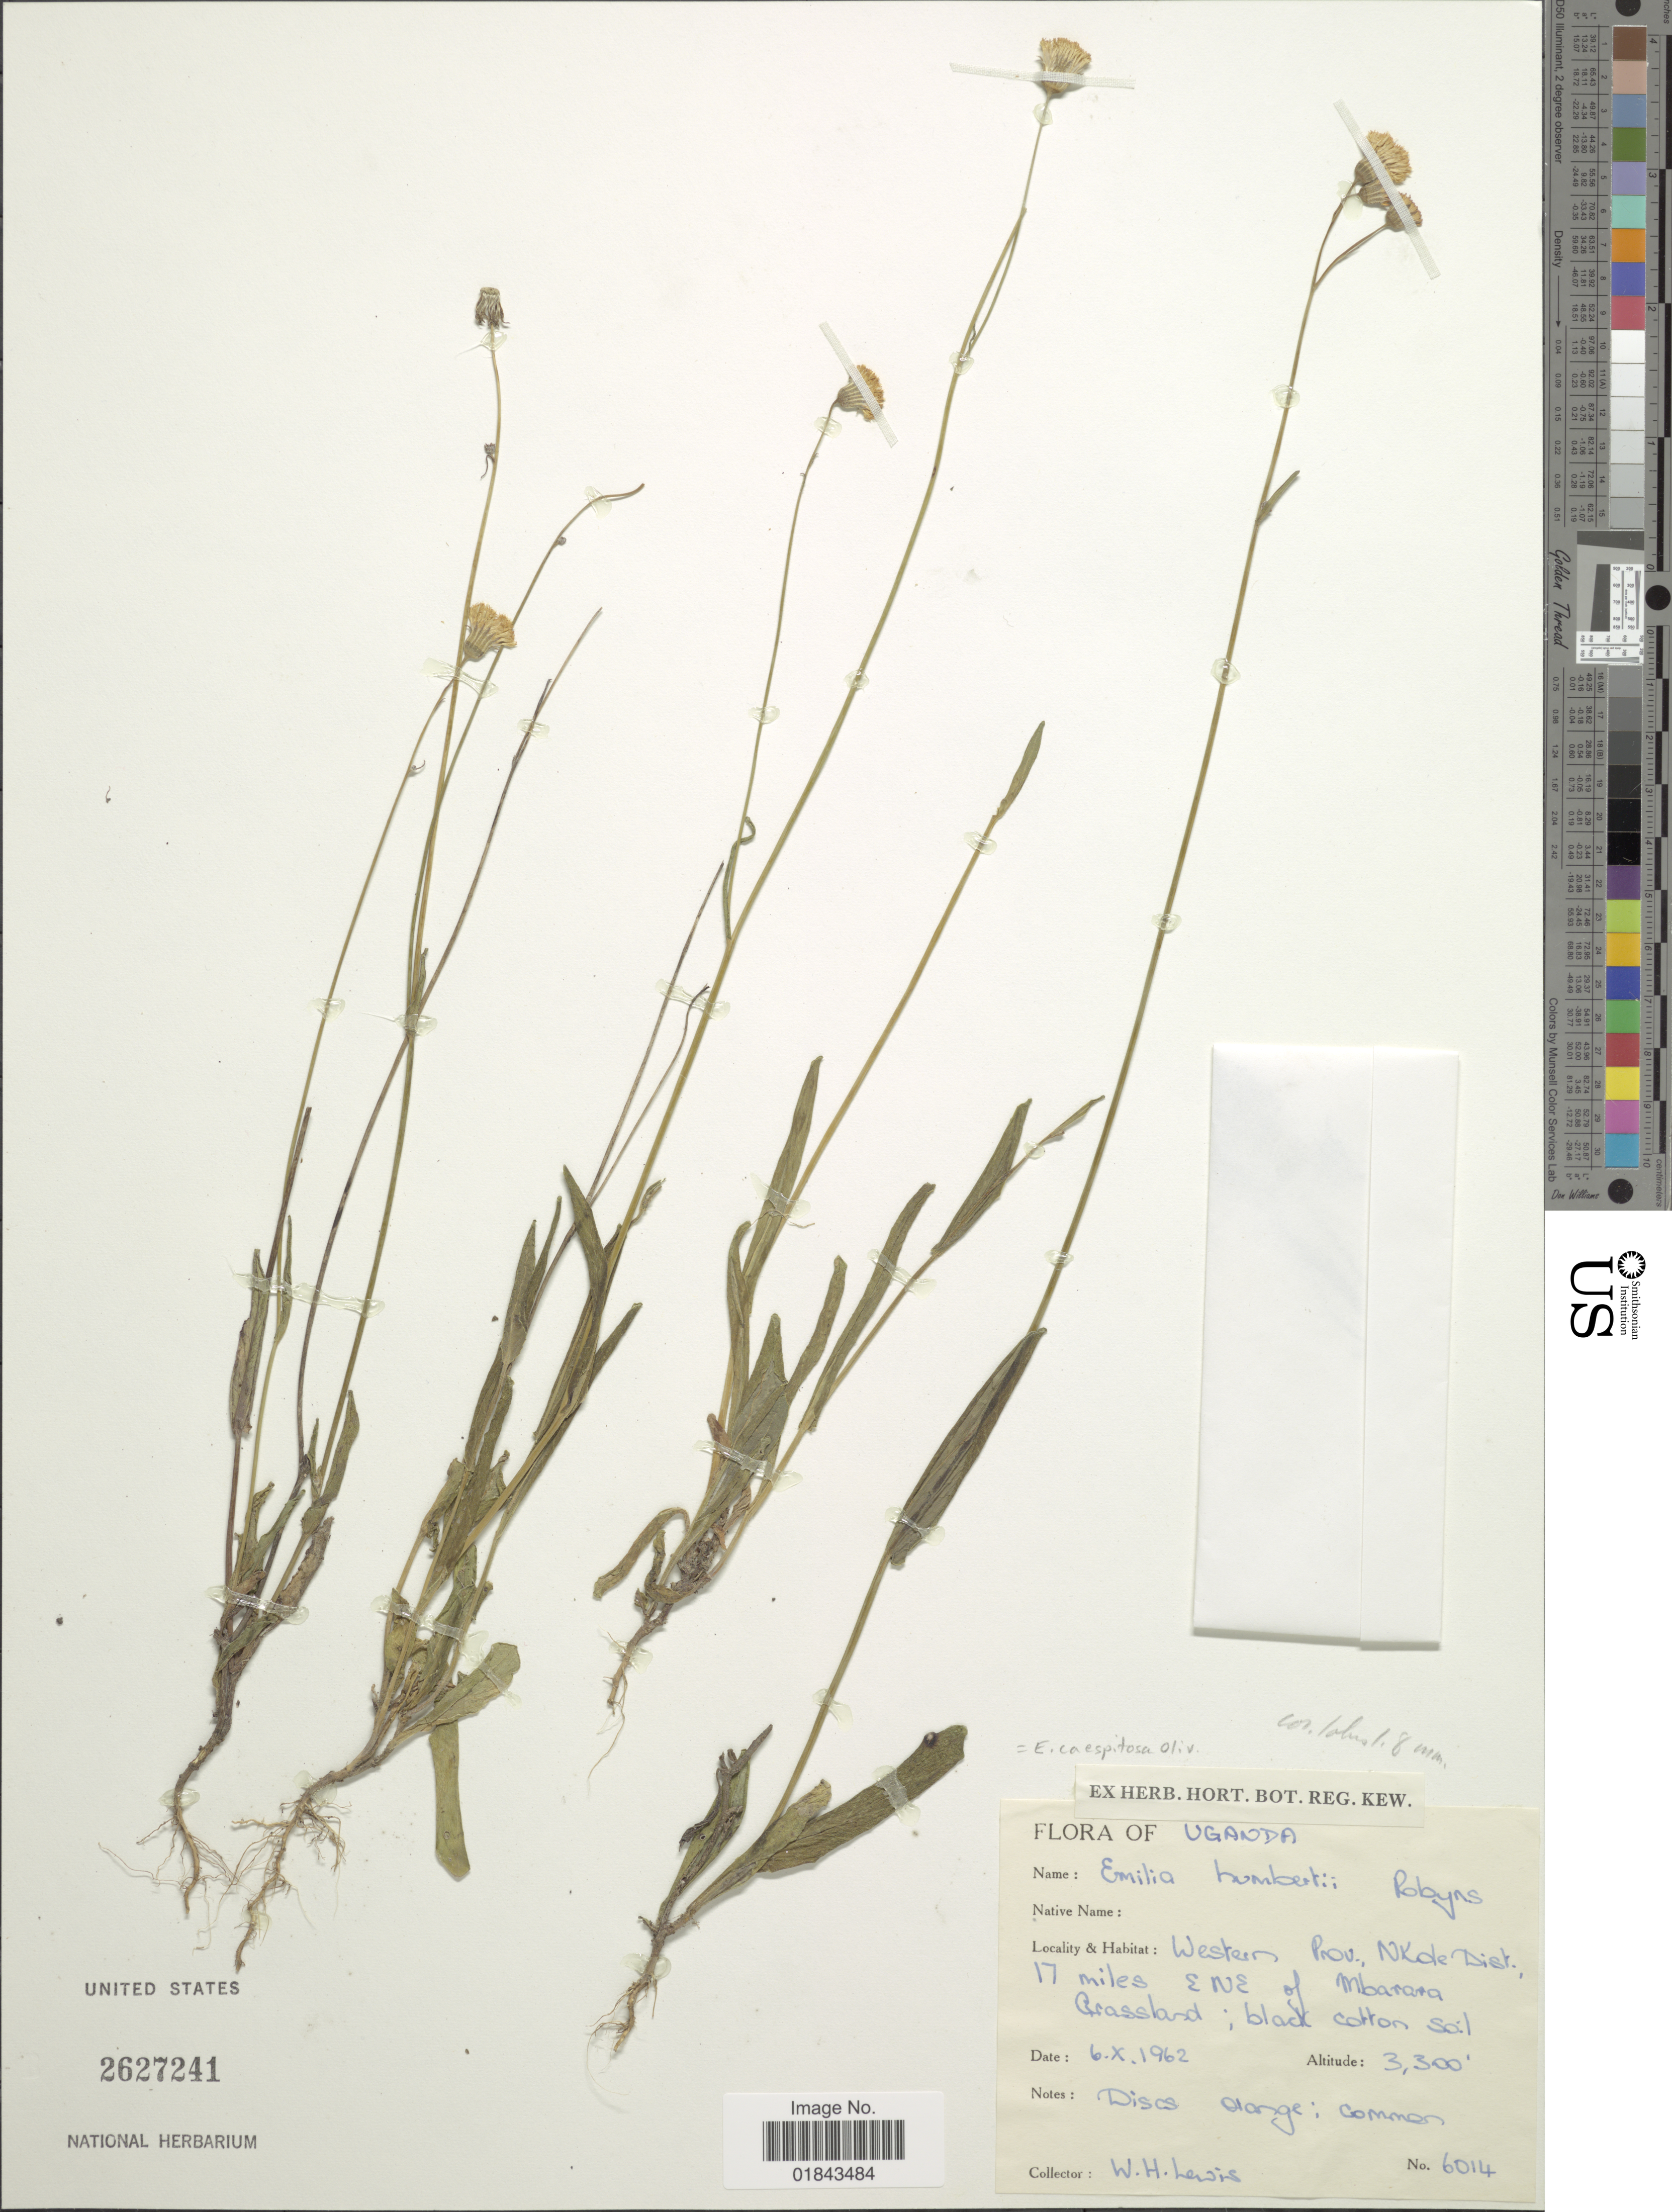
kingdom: Plantae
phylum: Tracheophyta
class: Magnoliopsida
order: Asterales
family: Asteraceae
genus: Emilia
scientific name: Emilia caespitosa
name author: Oliv.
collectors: W. H. Lewis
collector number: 6014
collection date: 1962-10-06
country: Uganda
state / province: Western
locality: Nkole Dist., 17 miles ENE of Mbarara Grassland.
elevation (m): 1006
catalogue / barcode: US 2627241